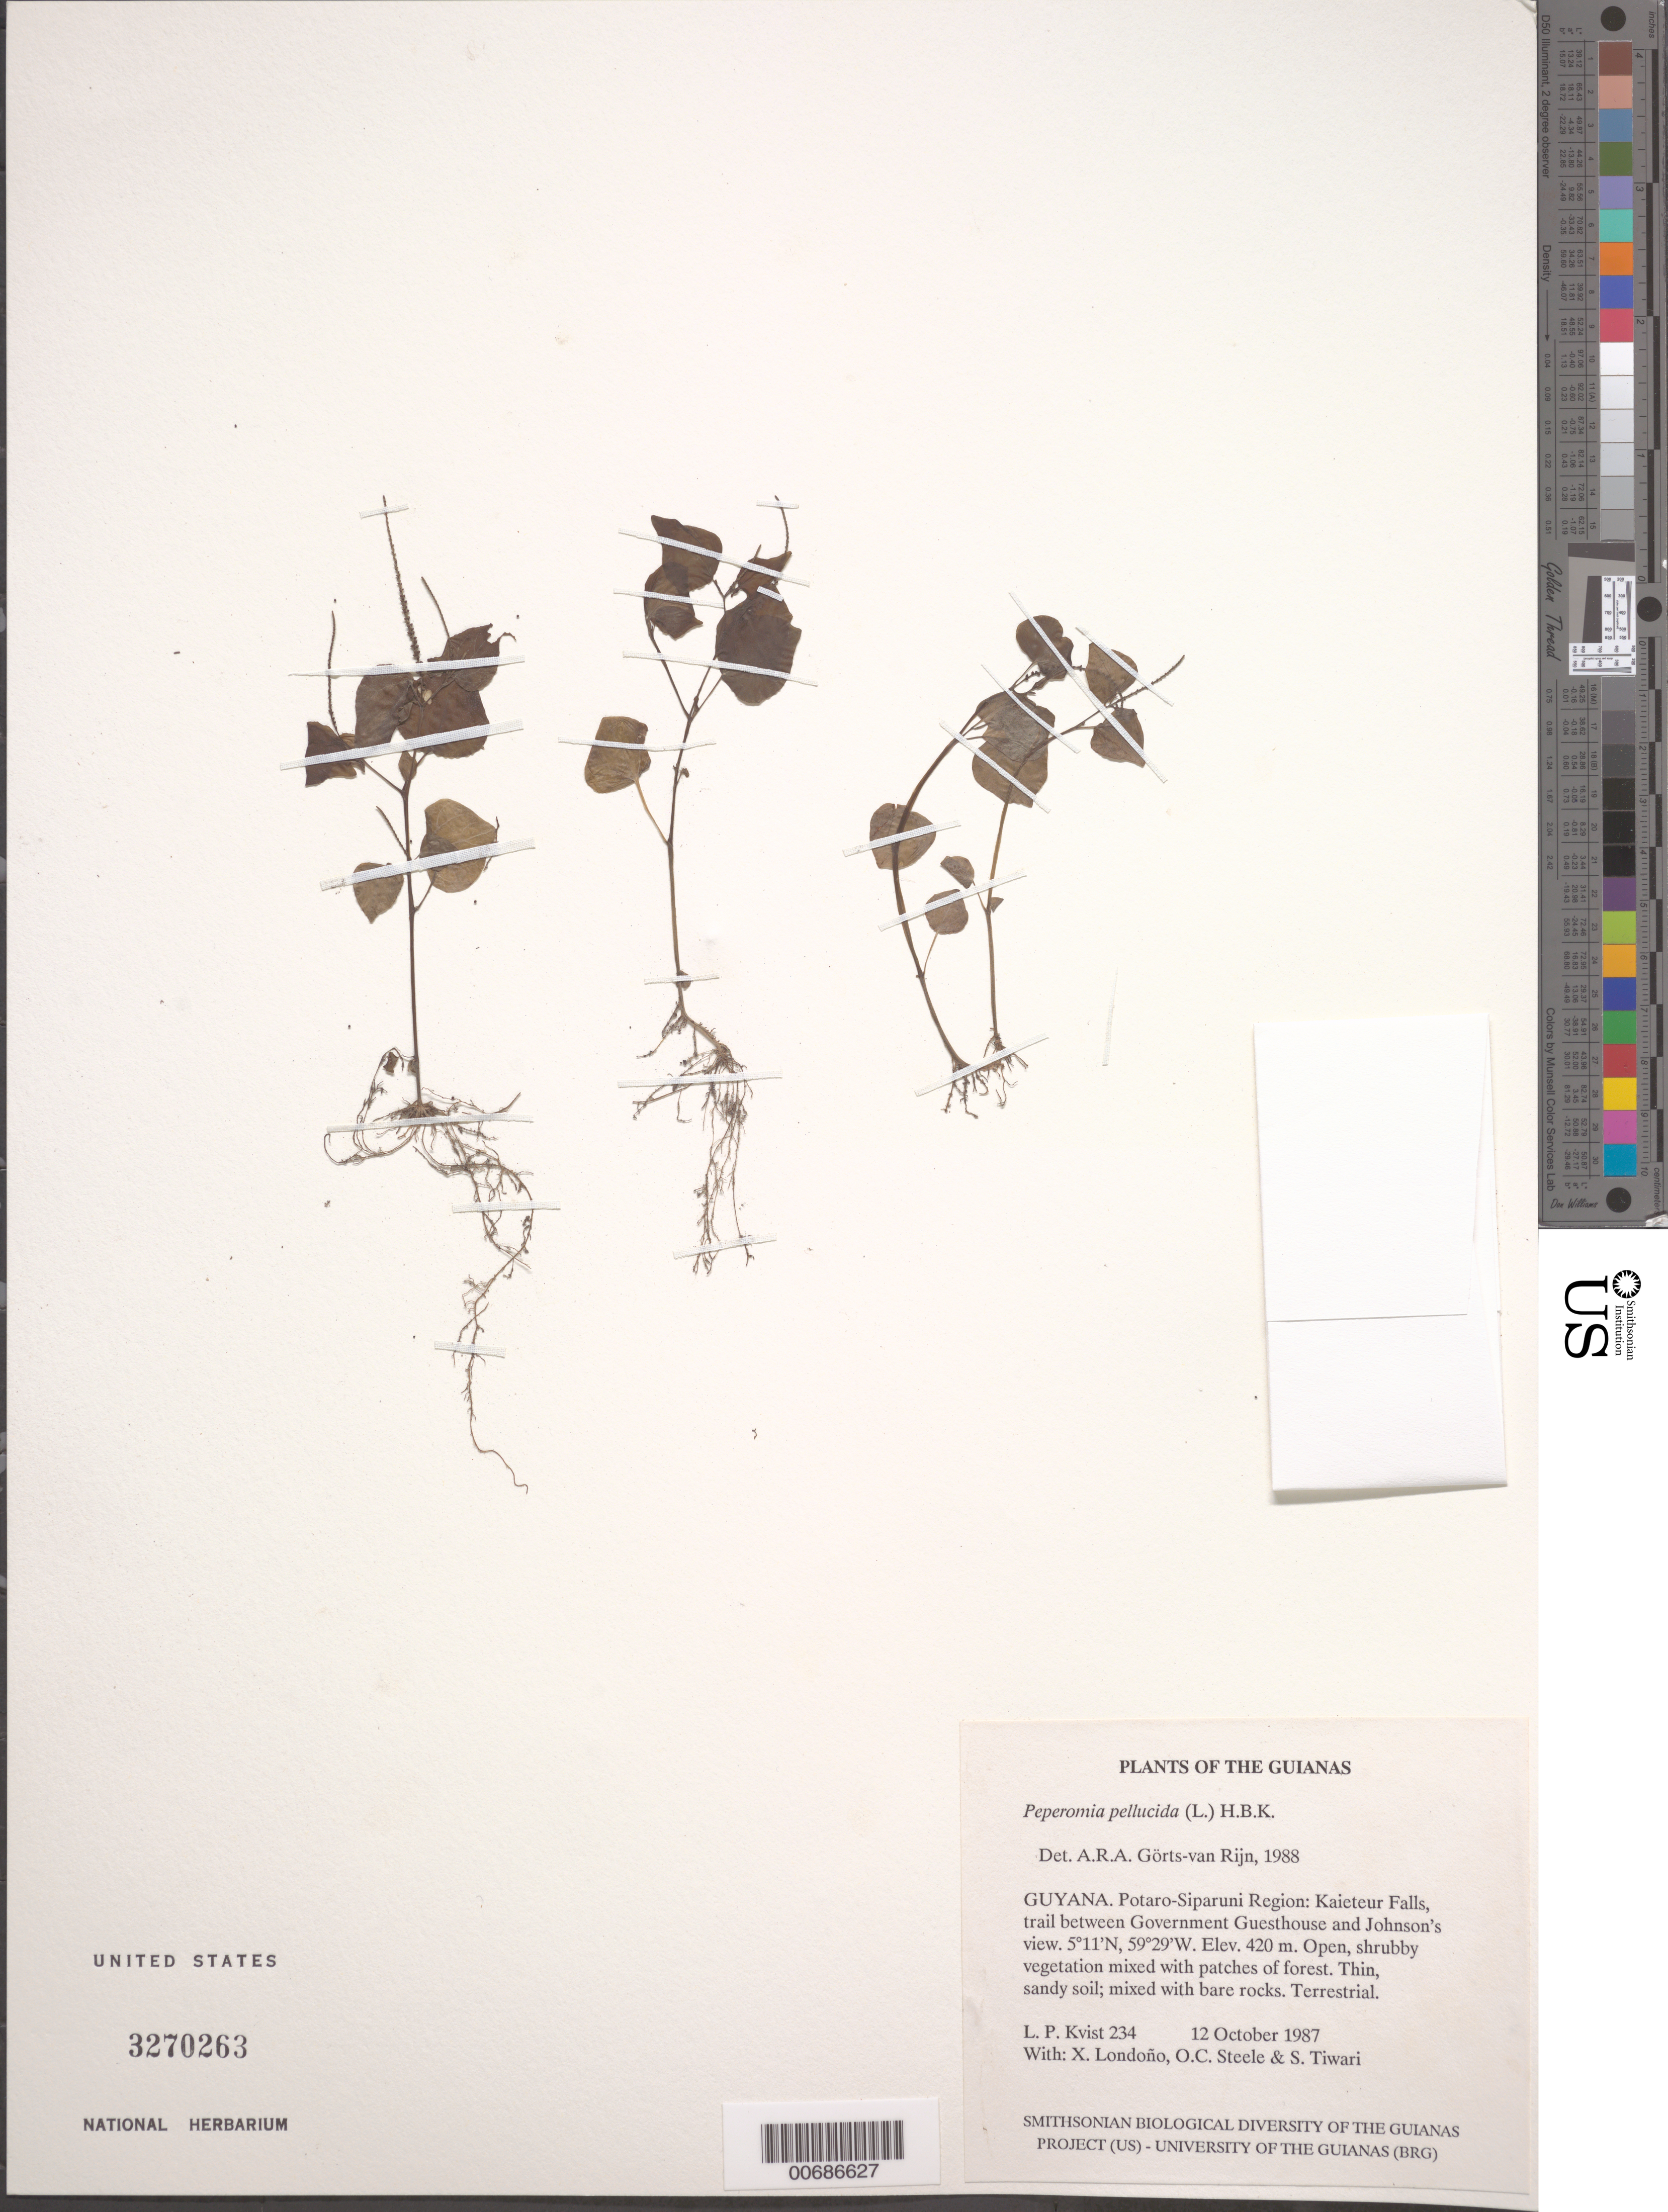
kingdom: Plantae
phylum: Tracheophyta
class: Magnoliopsida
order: Piperales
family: Piperaceae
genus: Peperomia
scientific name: Peperomia pellucida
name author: (L.) Kunth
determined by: Görts-van Rijn, A. R. A.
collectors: L. P. Kvist, X. Londoño, O. C. Steele & S. Tiwari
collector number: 234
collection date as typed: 12 October 1987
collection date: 1987-10-12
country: Guyana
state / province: Potaro-Siparuni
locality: Kaieteur Falls, trail between Government Guesthouse and Johnson's view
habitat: Open, shrubby vegetation mixed with patches of forest. Thin, sandy soil; mixed with bare rocks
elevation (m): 420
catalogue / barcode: US 3270263